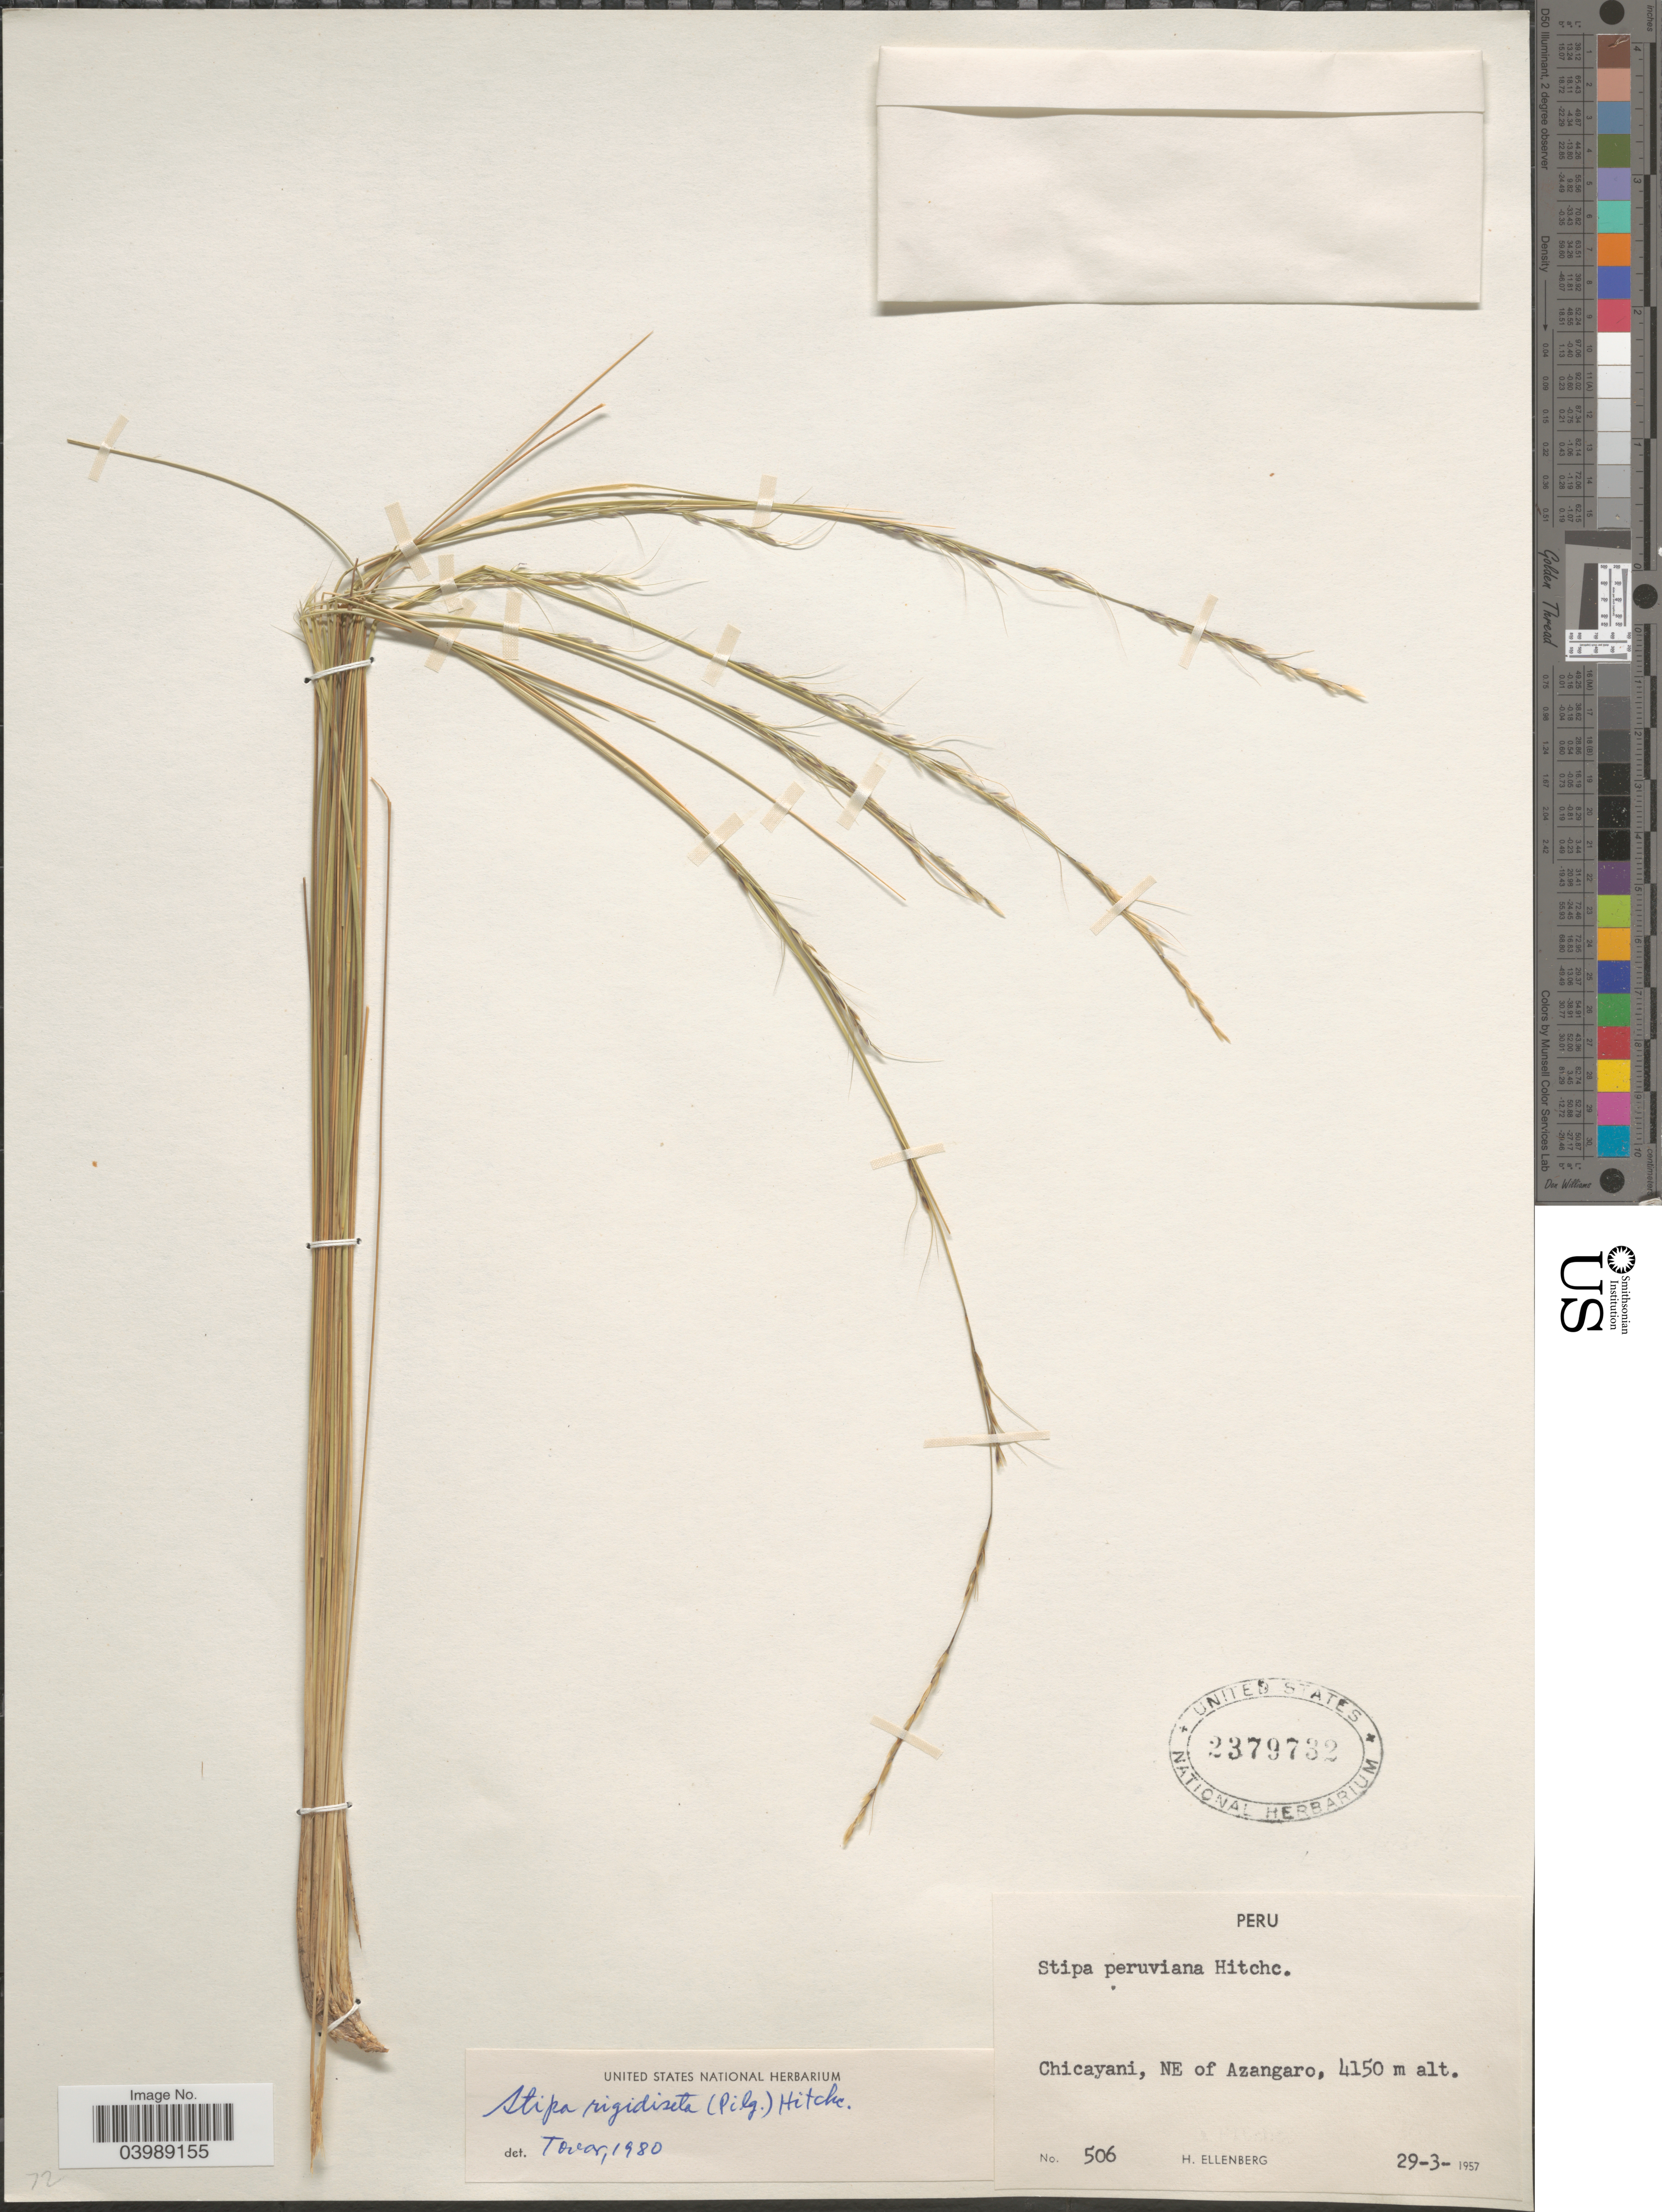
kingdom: Plantae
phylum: Tracheophyta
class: Liliopsida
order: Poales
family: Poaceae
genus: Anatherostipa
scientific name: Anatherostipa rigidiseta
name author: (Pilg.) Peñailillo B.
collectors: H. Ellenberg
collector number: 506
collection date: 1957-03-29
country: Peru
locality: Chicayani, NE of Azangaro.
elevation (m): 4150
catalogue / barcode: US 2379732